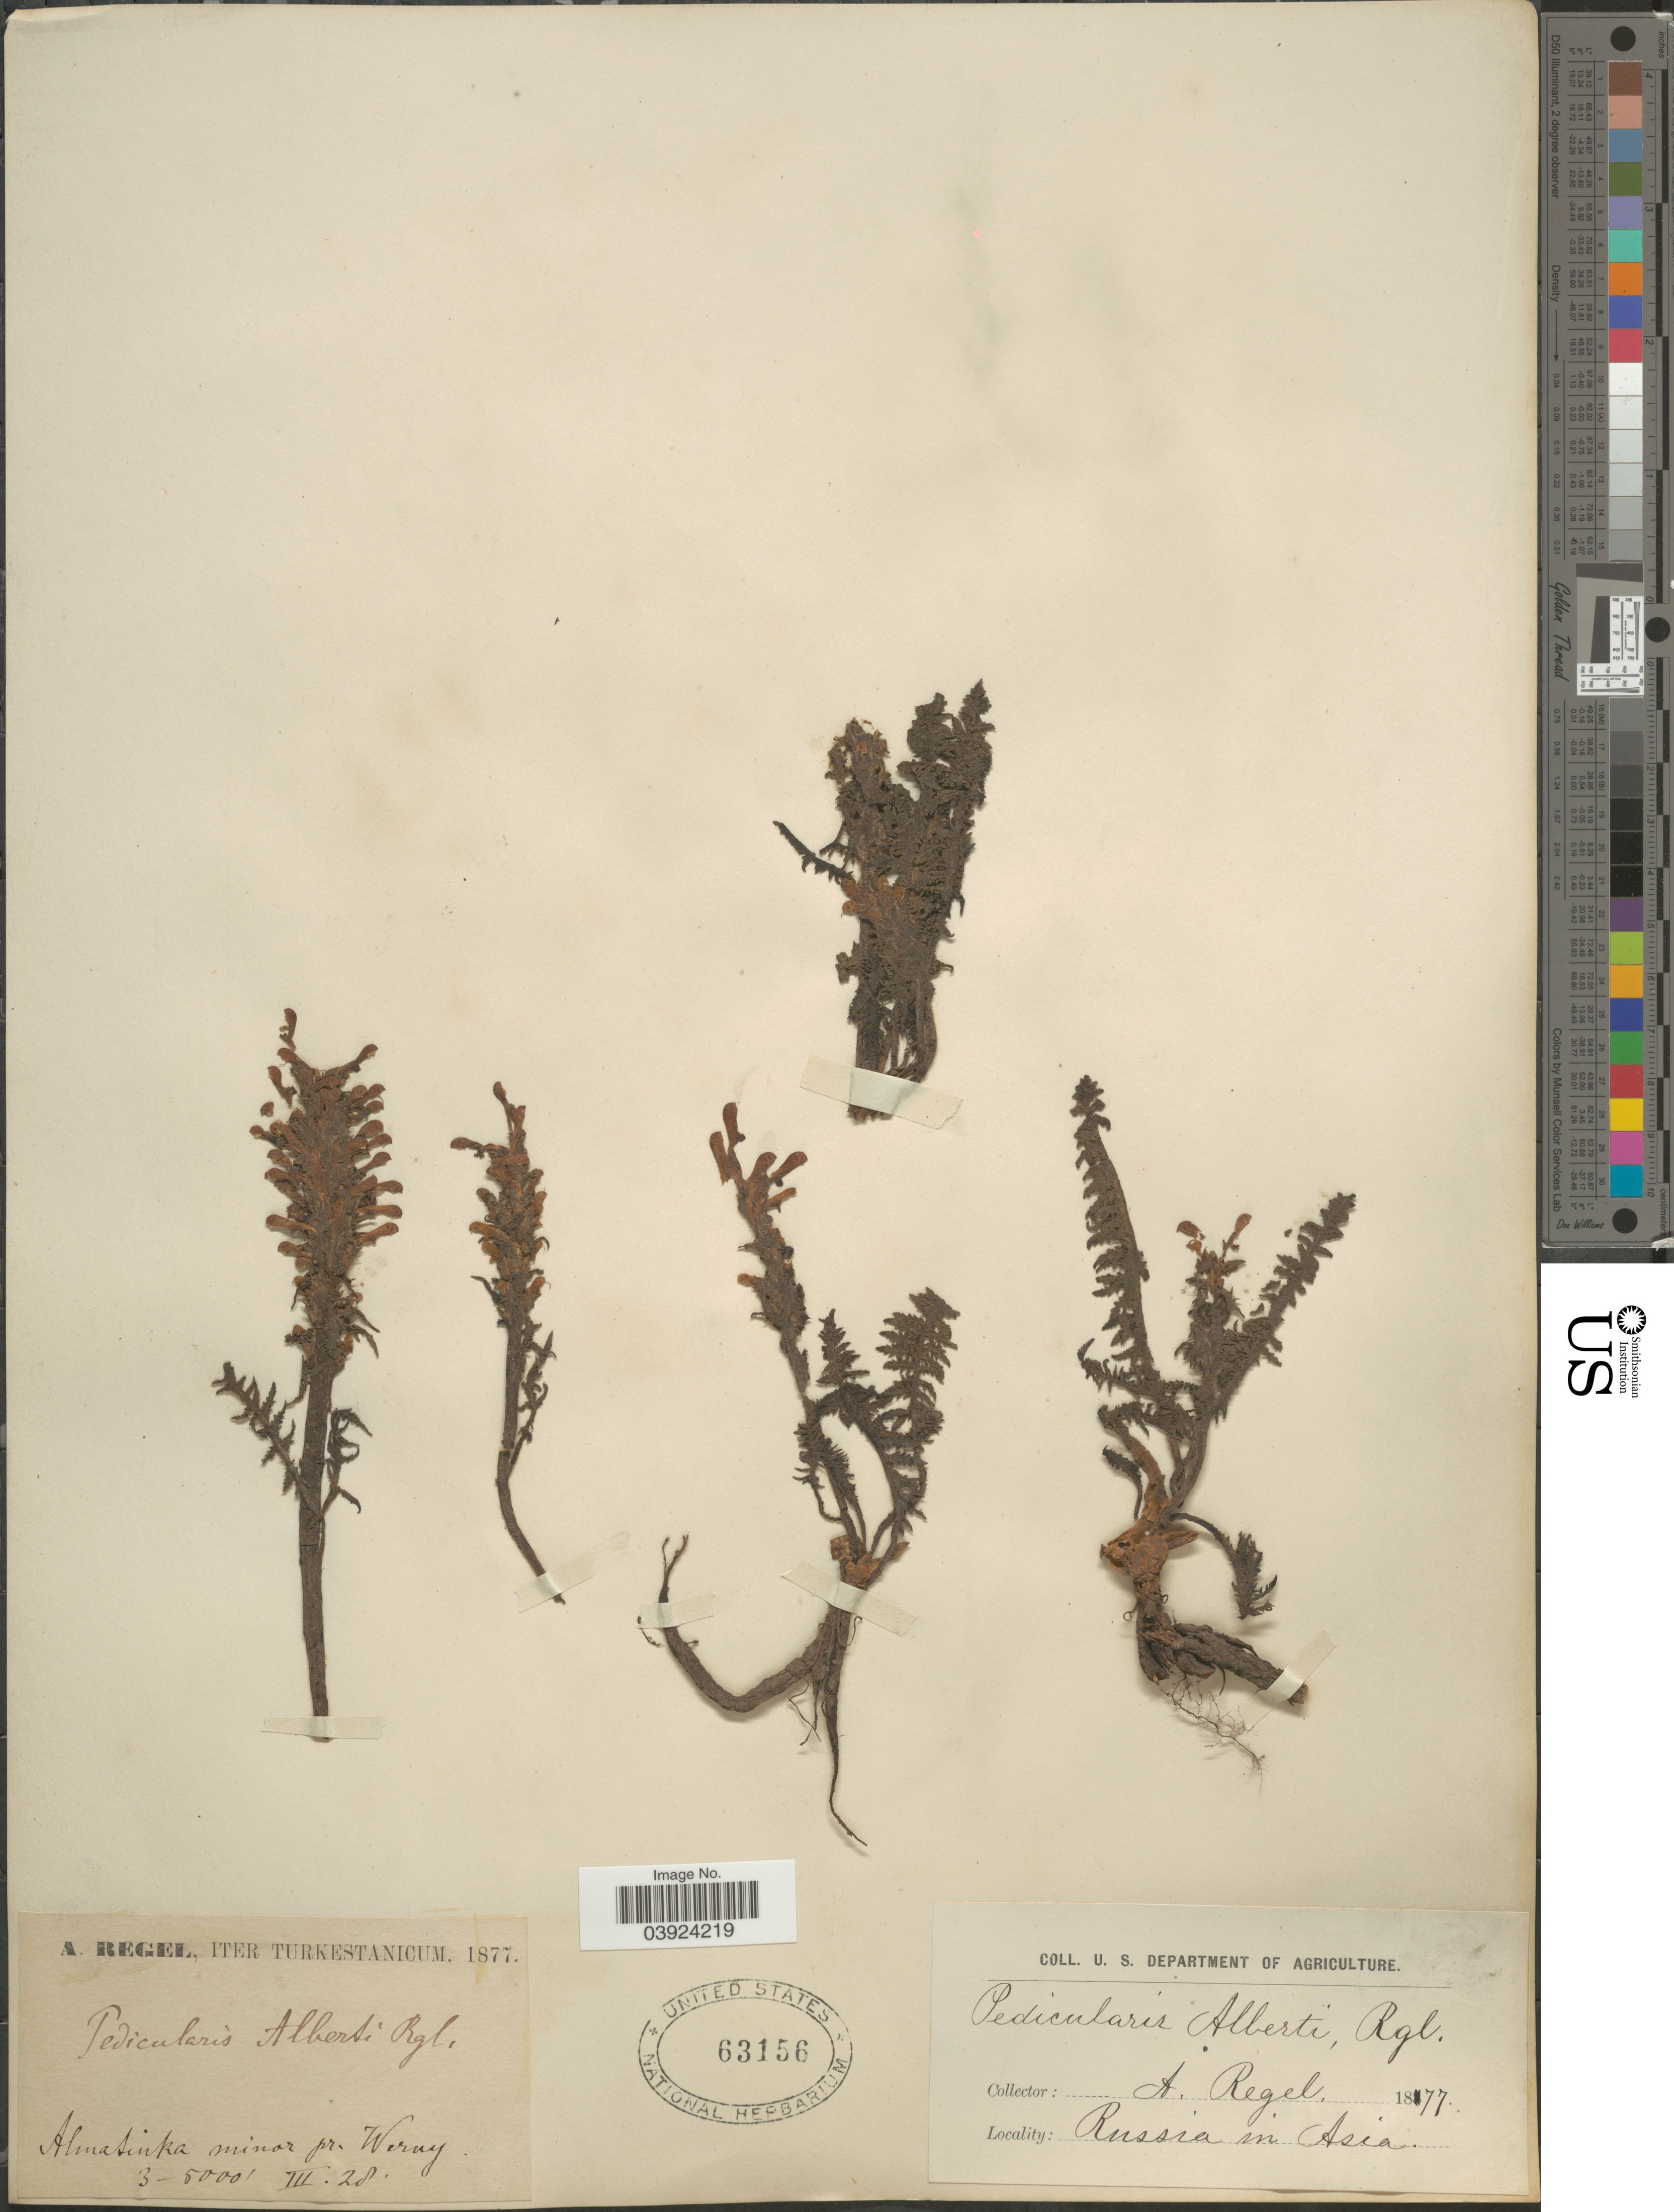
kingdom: Plantae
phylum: Tracheophyta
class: Magnoliopsida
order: Lamiales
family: Orobanchaceae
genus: Pedicularis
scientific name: Pedicularis alberti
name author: Regel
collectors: A. Regel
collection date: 1877-03-28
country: Kazakhstan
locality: Turkestanicum. Almasinka minor pr. Werny.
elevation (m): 914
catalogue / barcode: US 63156